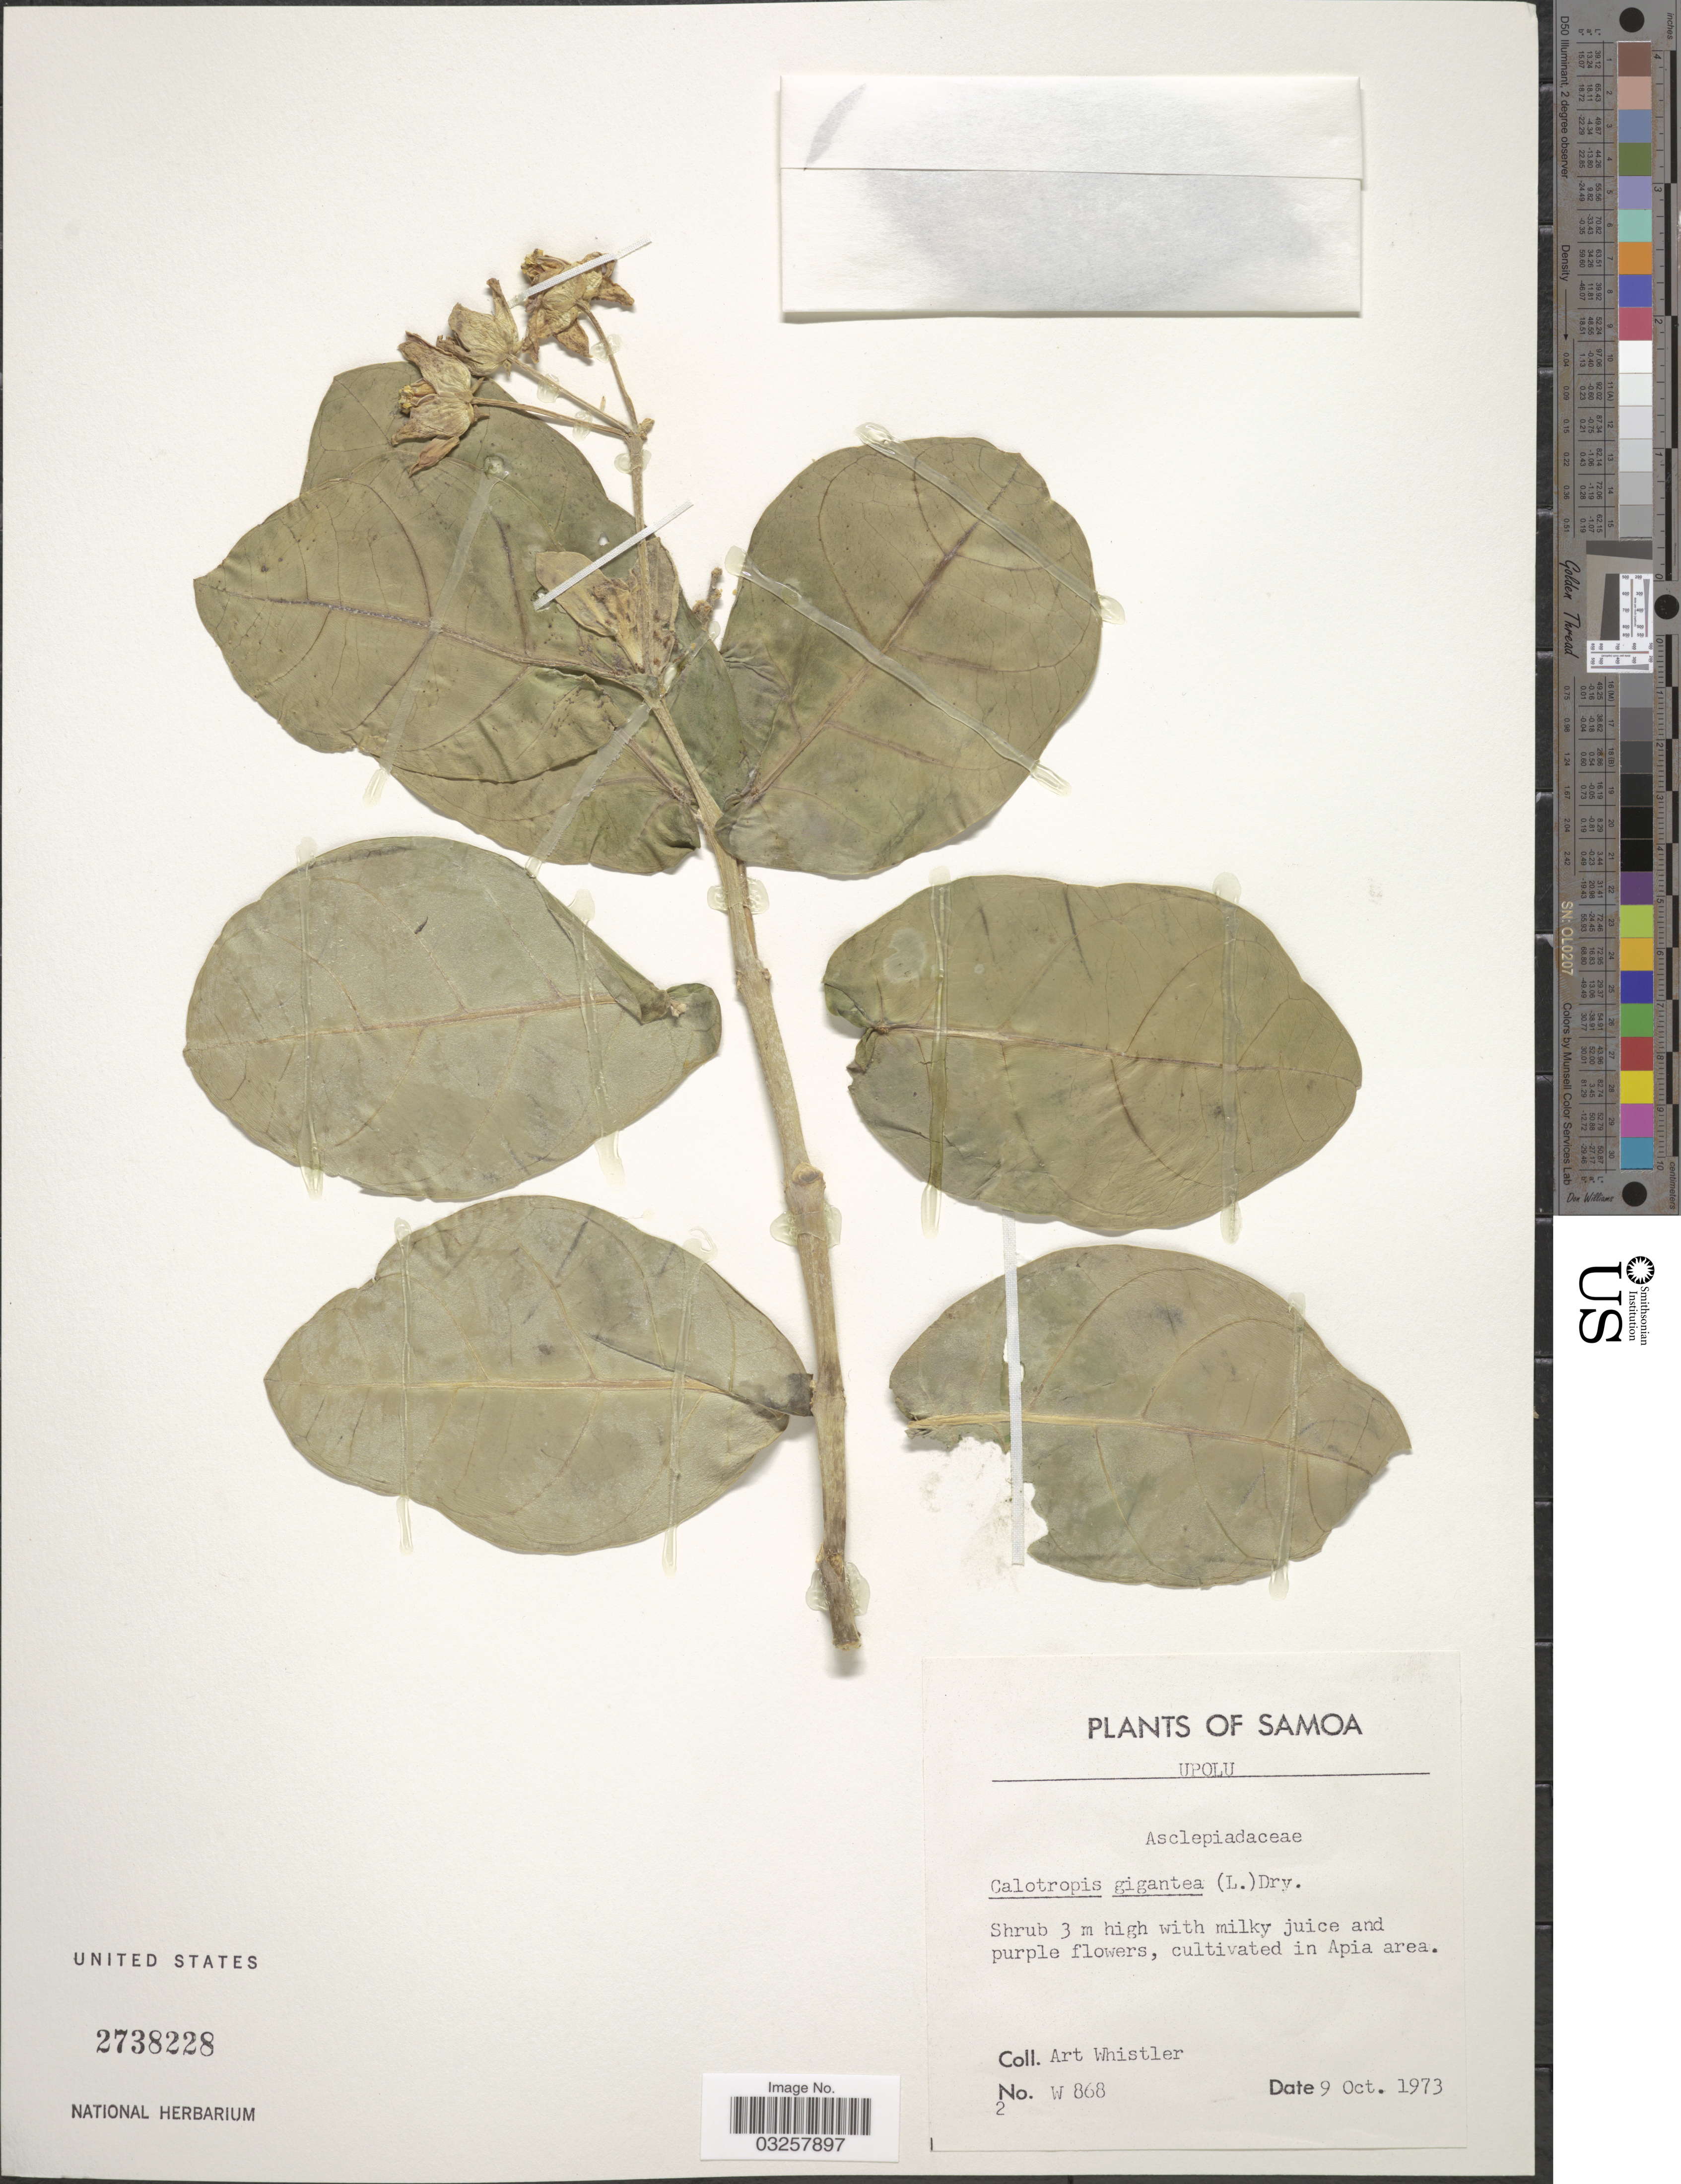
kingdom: Plantae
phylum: Tracheophyta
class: Magnoliopsida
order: Gentianales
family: Apocynaceae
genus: Calotropis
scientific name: Calotropis gigantea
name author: (L.) W.T. Aiton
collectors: A. Whistler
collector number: W868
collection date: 1973-10-09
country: Samoa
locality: Samoa. Upolu. Apia area.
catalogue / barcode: US 2738228